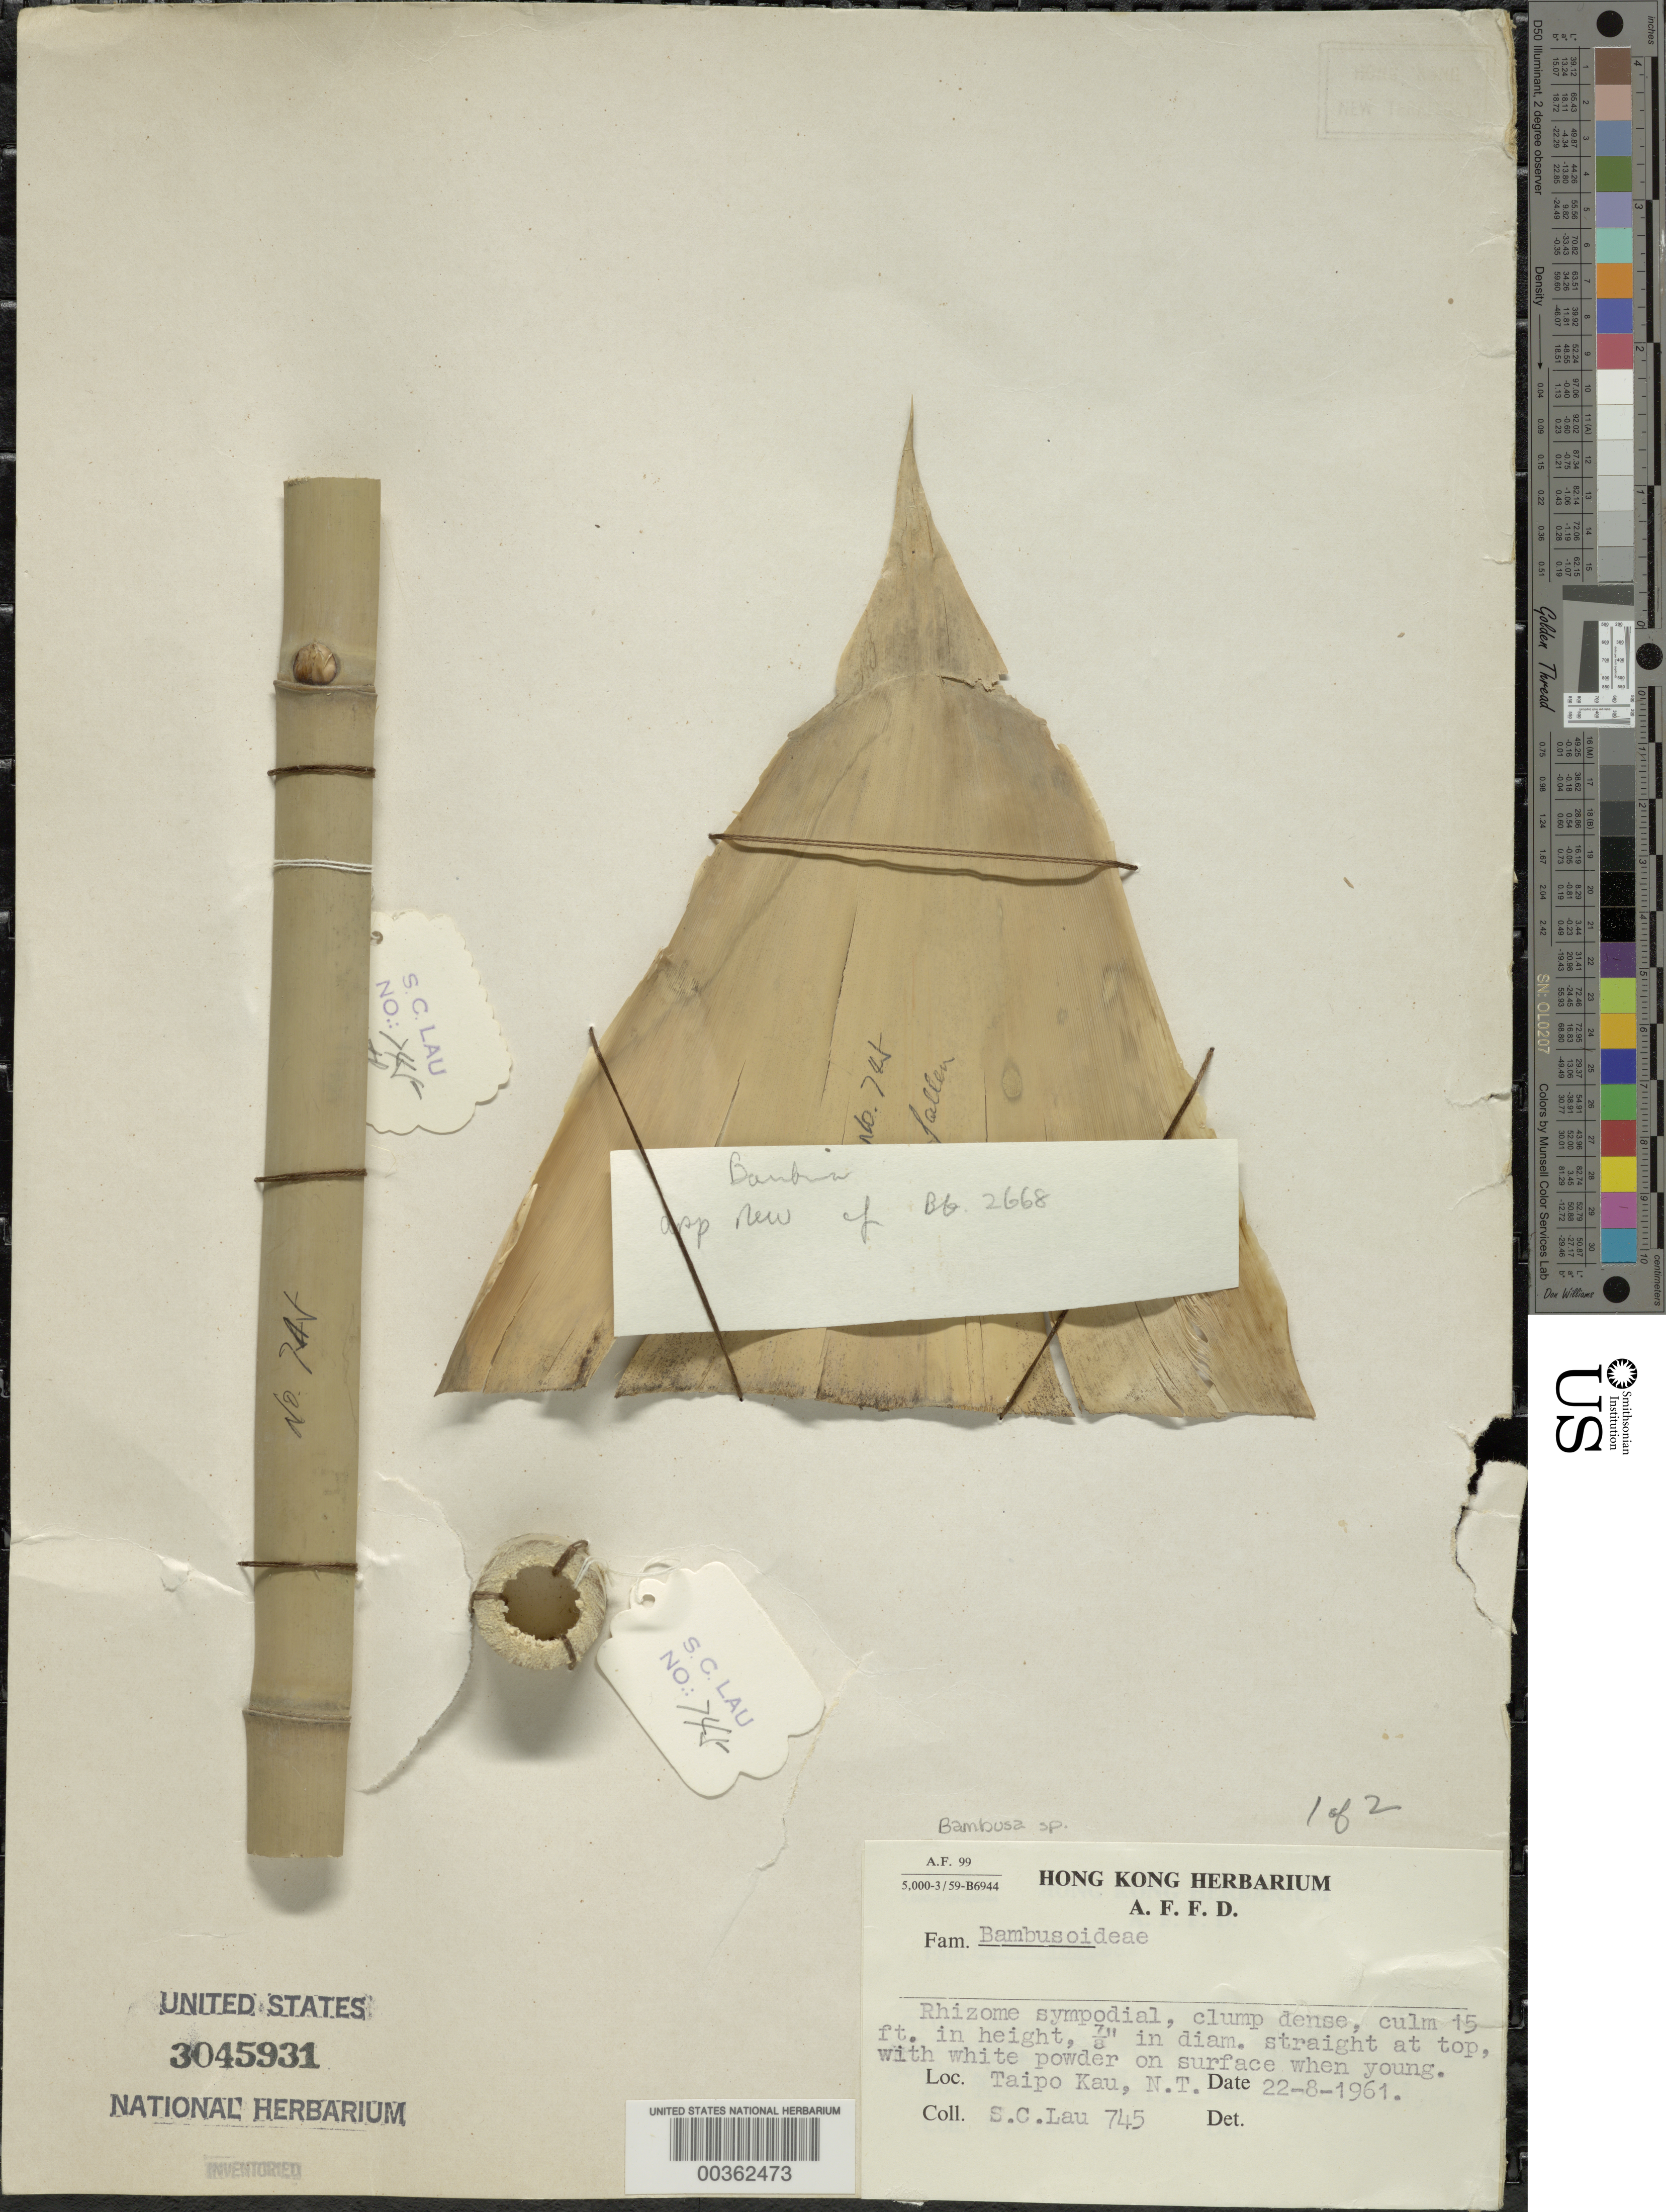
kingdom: Plantae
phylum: Tracheophyta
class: Liliopsida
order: Poales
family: Poaceae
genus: Bambusa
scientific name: Bambusa sp.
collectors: S. C. Lau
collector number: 745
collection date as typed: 22 Aug 1961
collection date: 1961-08-22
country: China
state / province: Hong Kong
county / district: New Territories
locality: Taipo kau, n.t.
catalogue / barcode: US 3045931